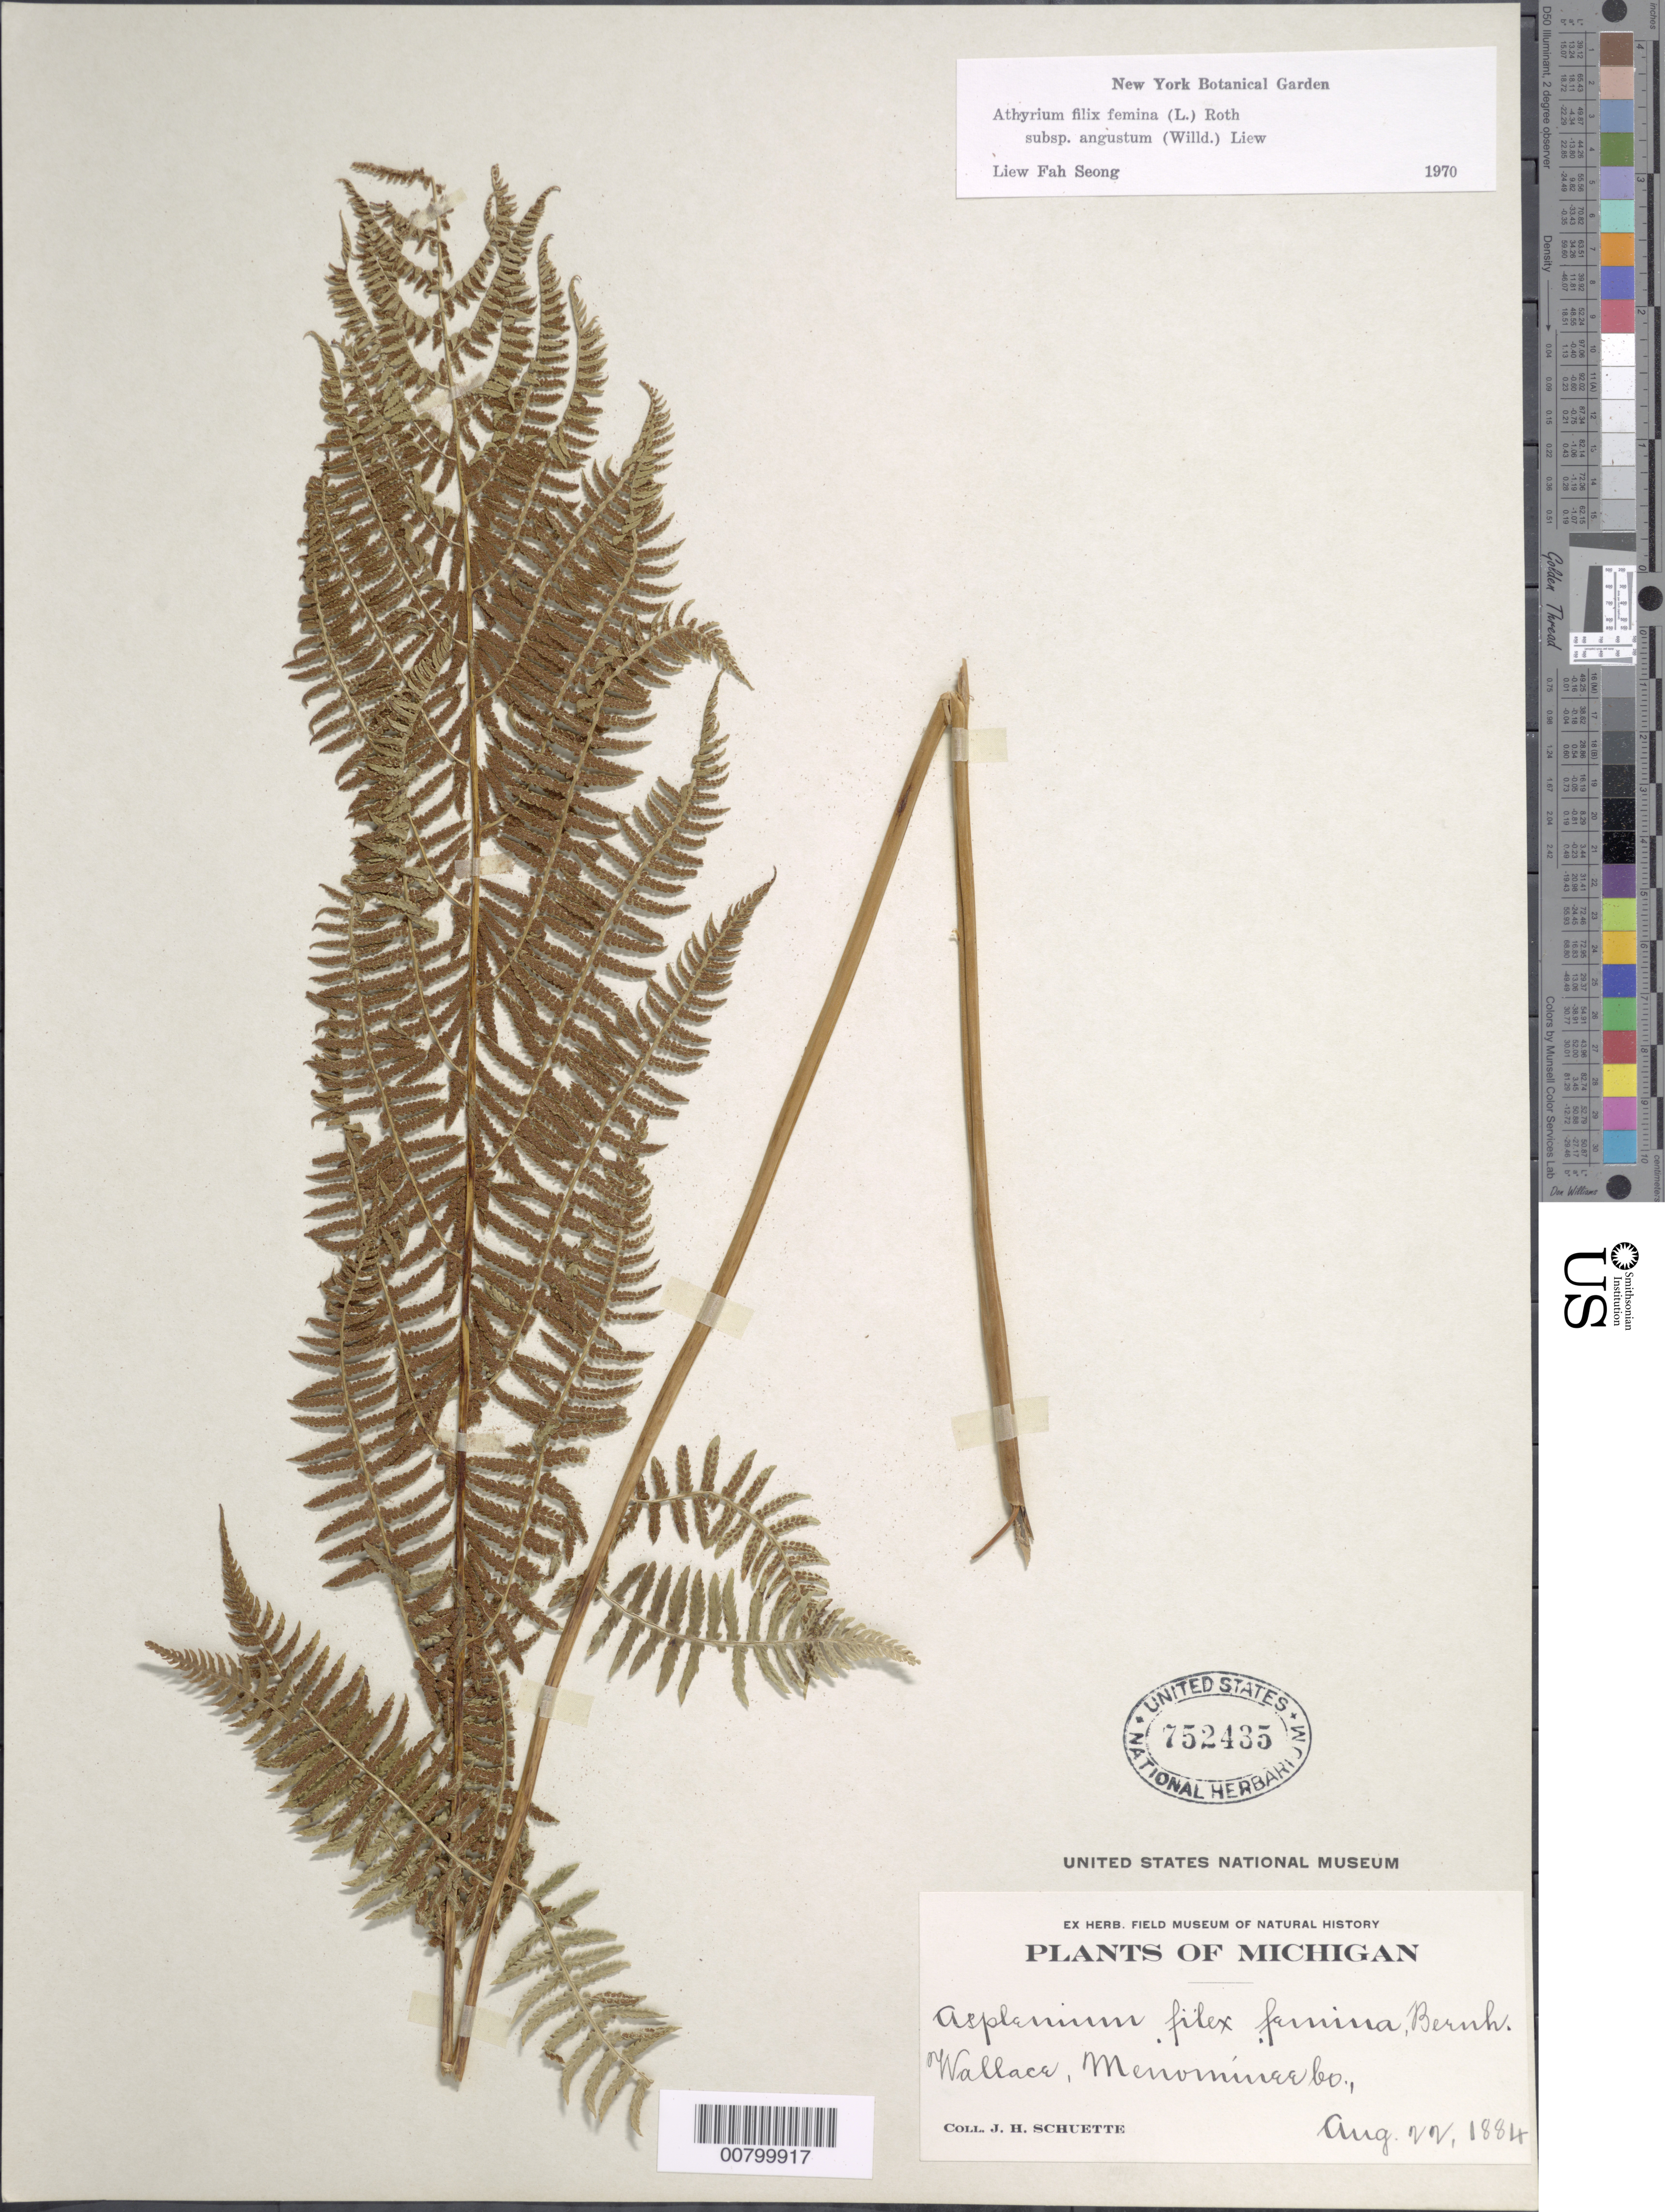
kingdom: Plantae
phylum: Tracheophyta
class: Polypodiopsida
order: Polypodiales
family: Athyriaceae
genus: Athyrium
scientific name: Athyrium filix-femina subsp. angustatum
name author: (Willd.) R.T. Clausen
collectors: J. H. Schuette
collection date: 1884-08-22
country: United States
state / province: Michigan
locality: Wallace, Menominee Co.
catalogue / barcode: US 752435